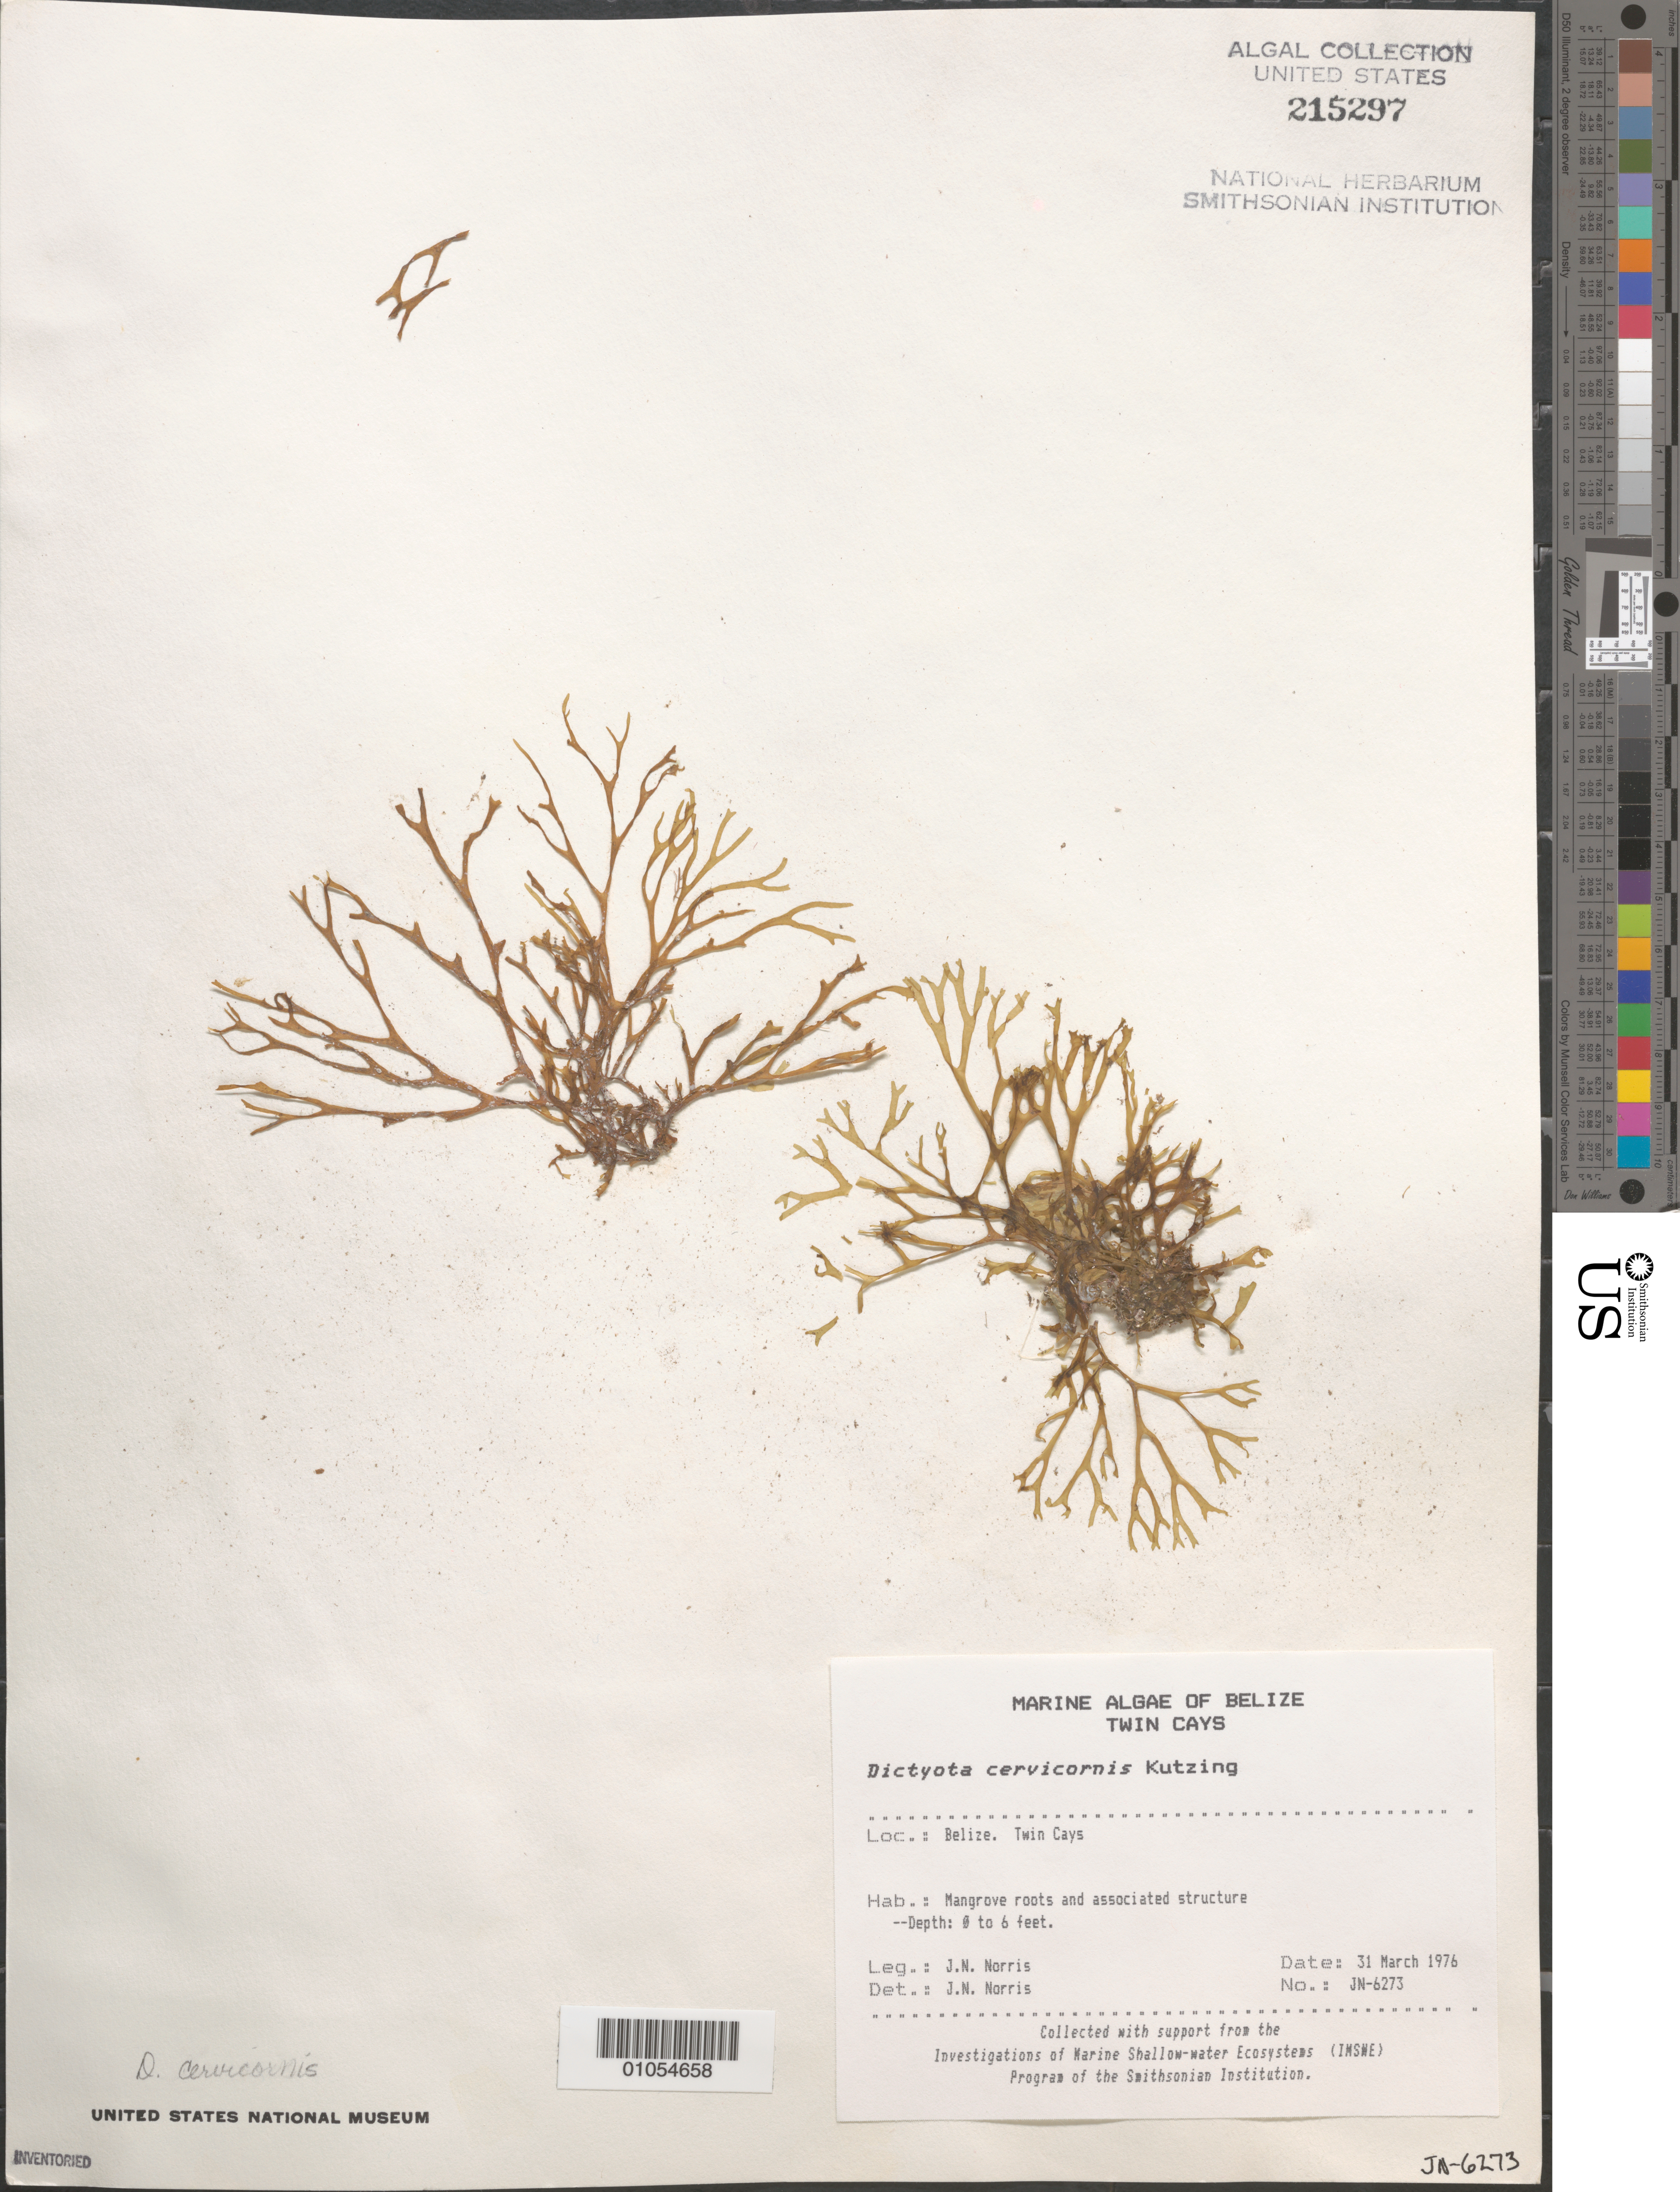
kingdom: Chromista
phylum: Ochrophyta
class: Phaeophyceae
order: Dictyotales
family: Dictyotaceae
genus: Dictyota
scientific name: Dictyota cervicornis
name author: Kütz.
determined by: Norris, James N.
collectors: J. N. Norris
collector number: JN-6273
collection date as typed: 31 Mar 1976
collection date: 1976-03-31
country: Belize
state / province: Stann Creek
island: Twin Cays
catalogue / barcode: US 215297